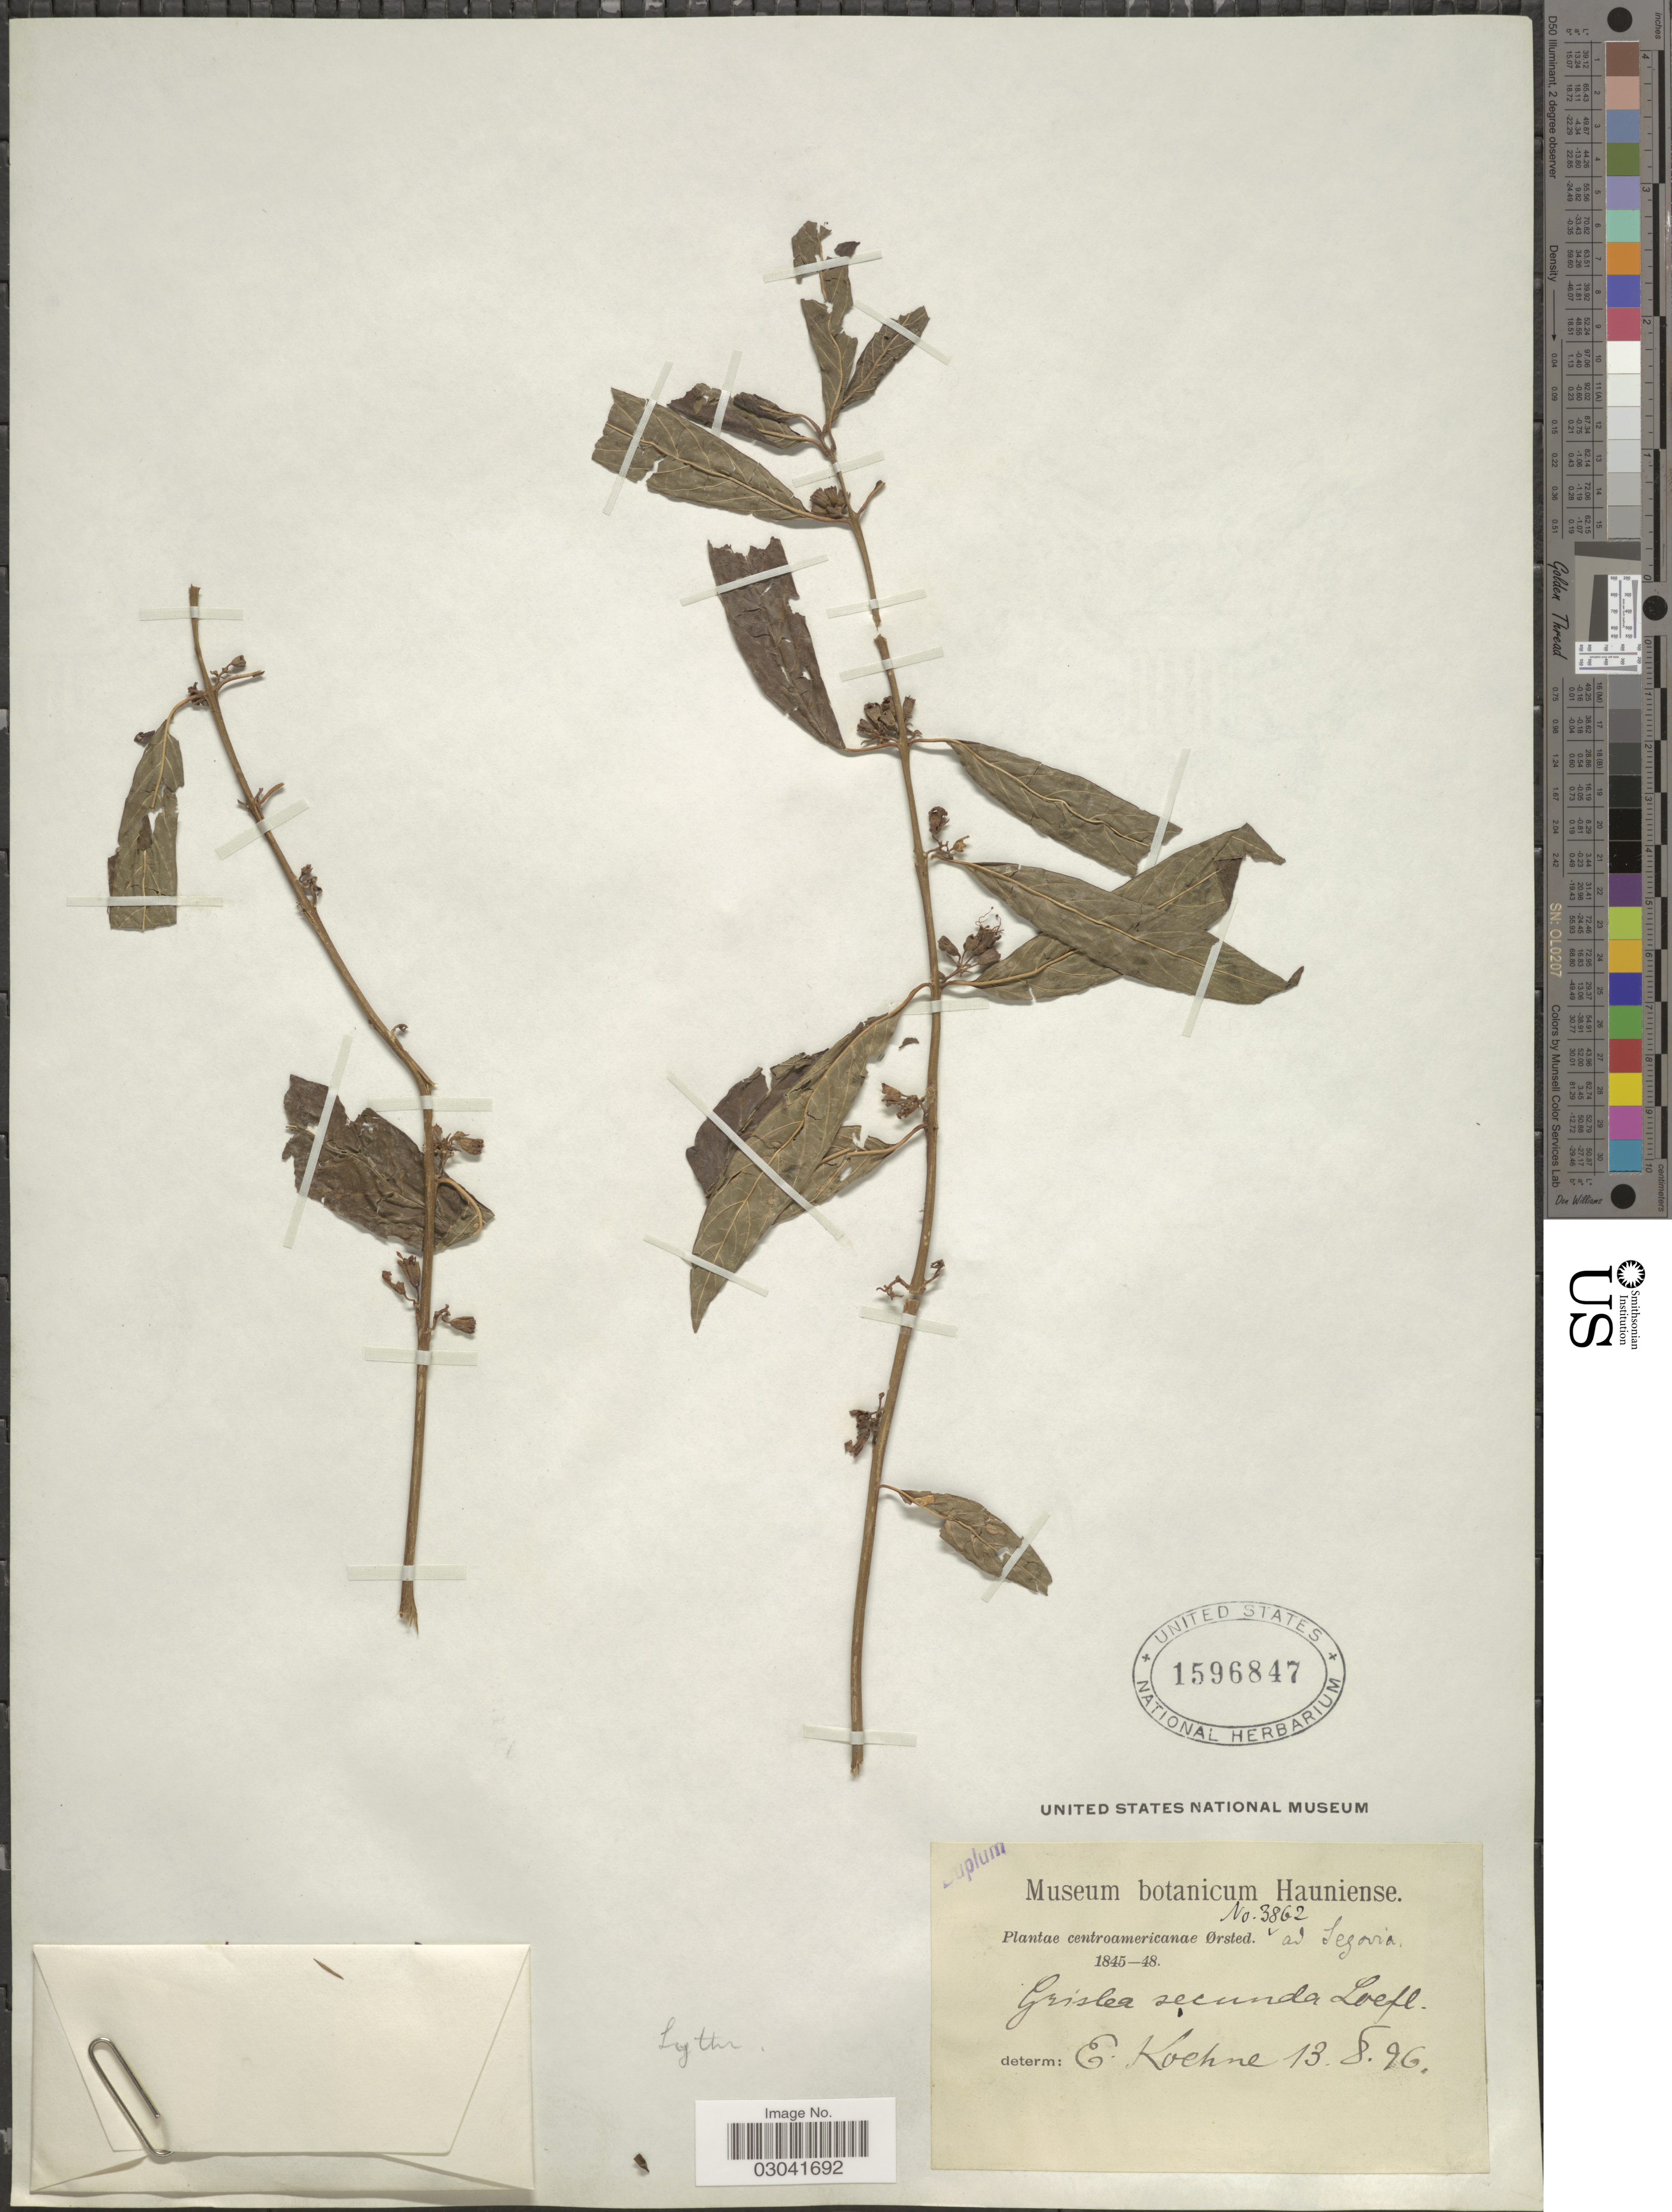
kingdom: Plantae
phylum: Tracheophyta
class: Magnoliopsida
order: Myrtales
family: Lythraceae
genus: Pehria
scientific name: Pehria compacta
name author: Sprague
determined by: Strong, Mark T., (BOT), Smithsonian Institution - National Museum of Natural History (UNITED STATES)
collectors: Ørsted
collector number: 3862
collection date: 1845/1848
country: Nicaragua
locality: Centroamericanae, ad Segovia.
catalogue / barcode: US 1596847